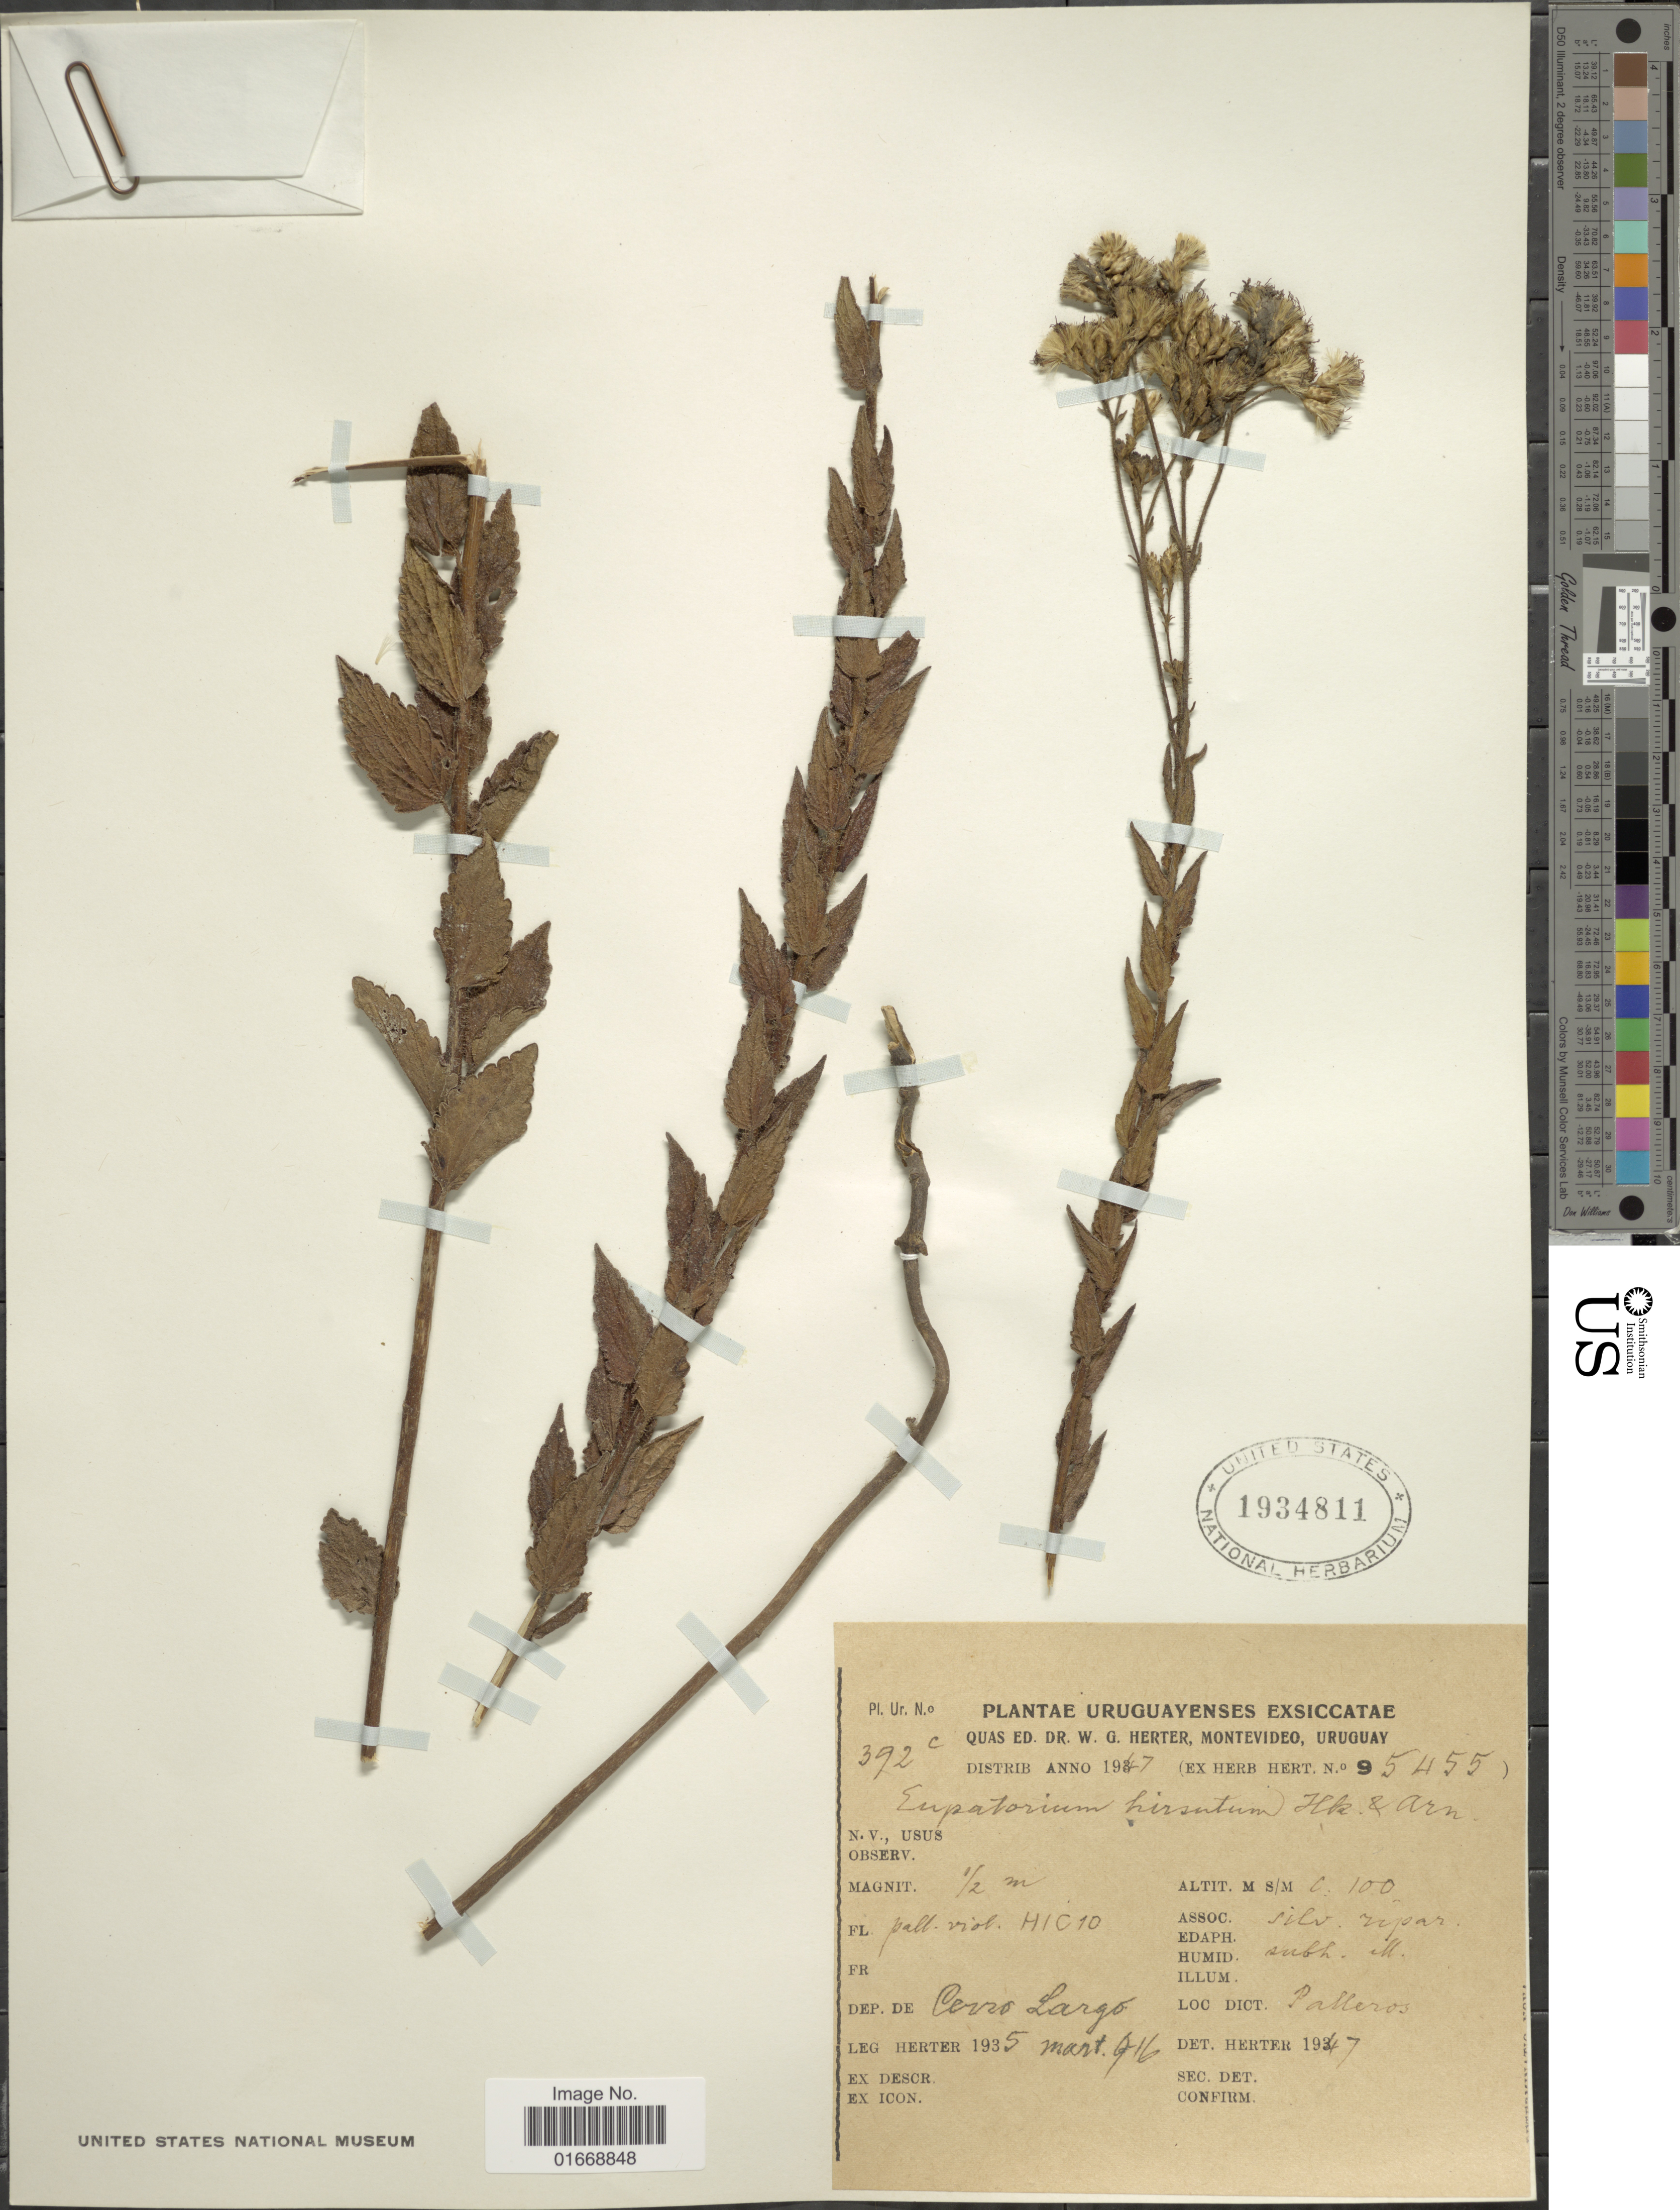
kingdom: Plantae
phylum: Tracheophyta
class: Magnoliopsida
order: Asterales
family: Asteraceae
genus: Chromolaena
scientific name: Chromolaena hirsuta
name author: (Hook. & Arn.) R.M. King & H. Rob.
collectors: W. G. Herter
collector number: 392c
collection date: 1916-03-05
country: Uruguay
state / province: Cerro Largo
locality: Dict. Palleros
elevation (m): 100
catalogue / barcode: US 1934811